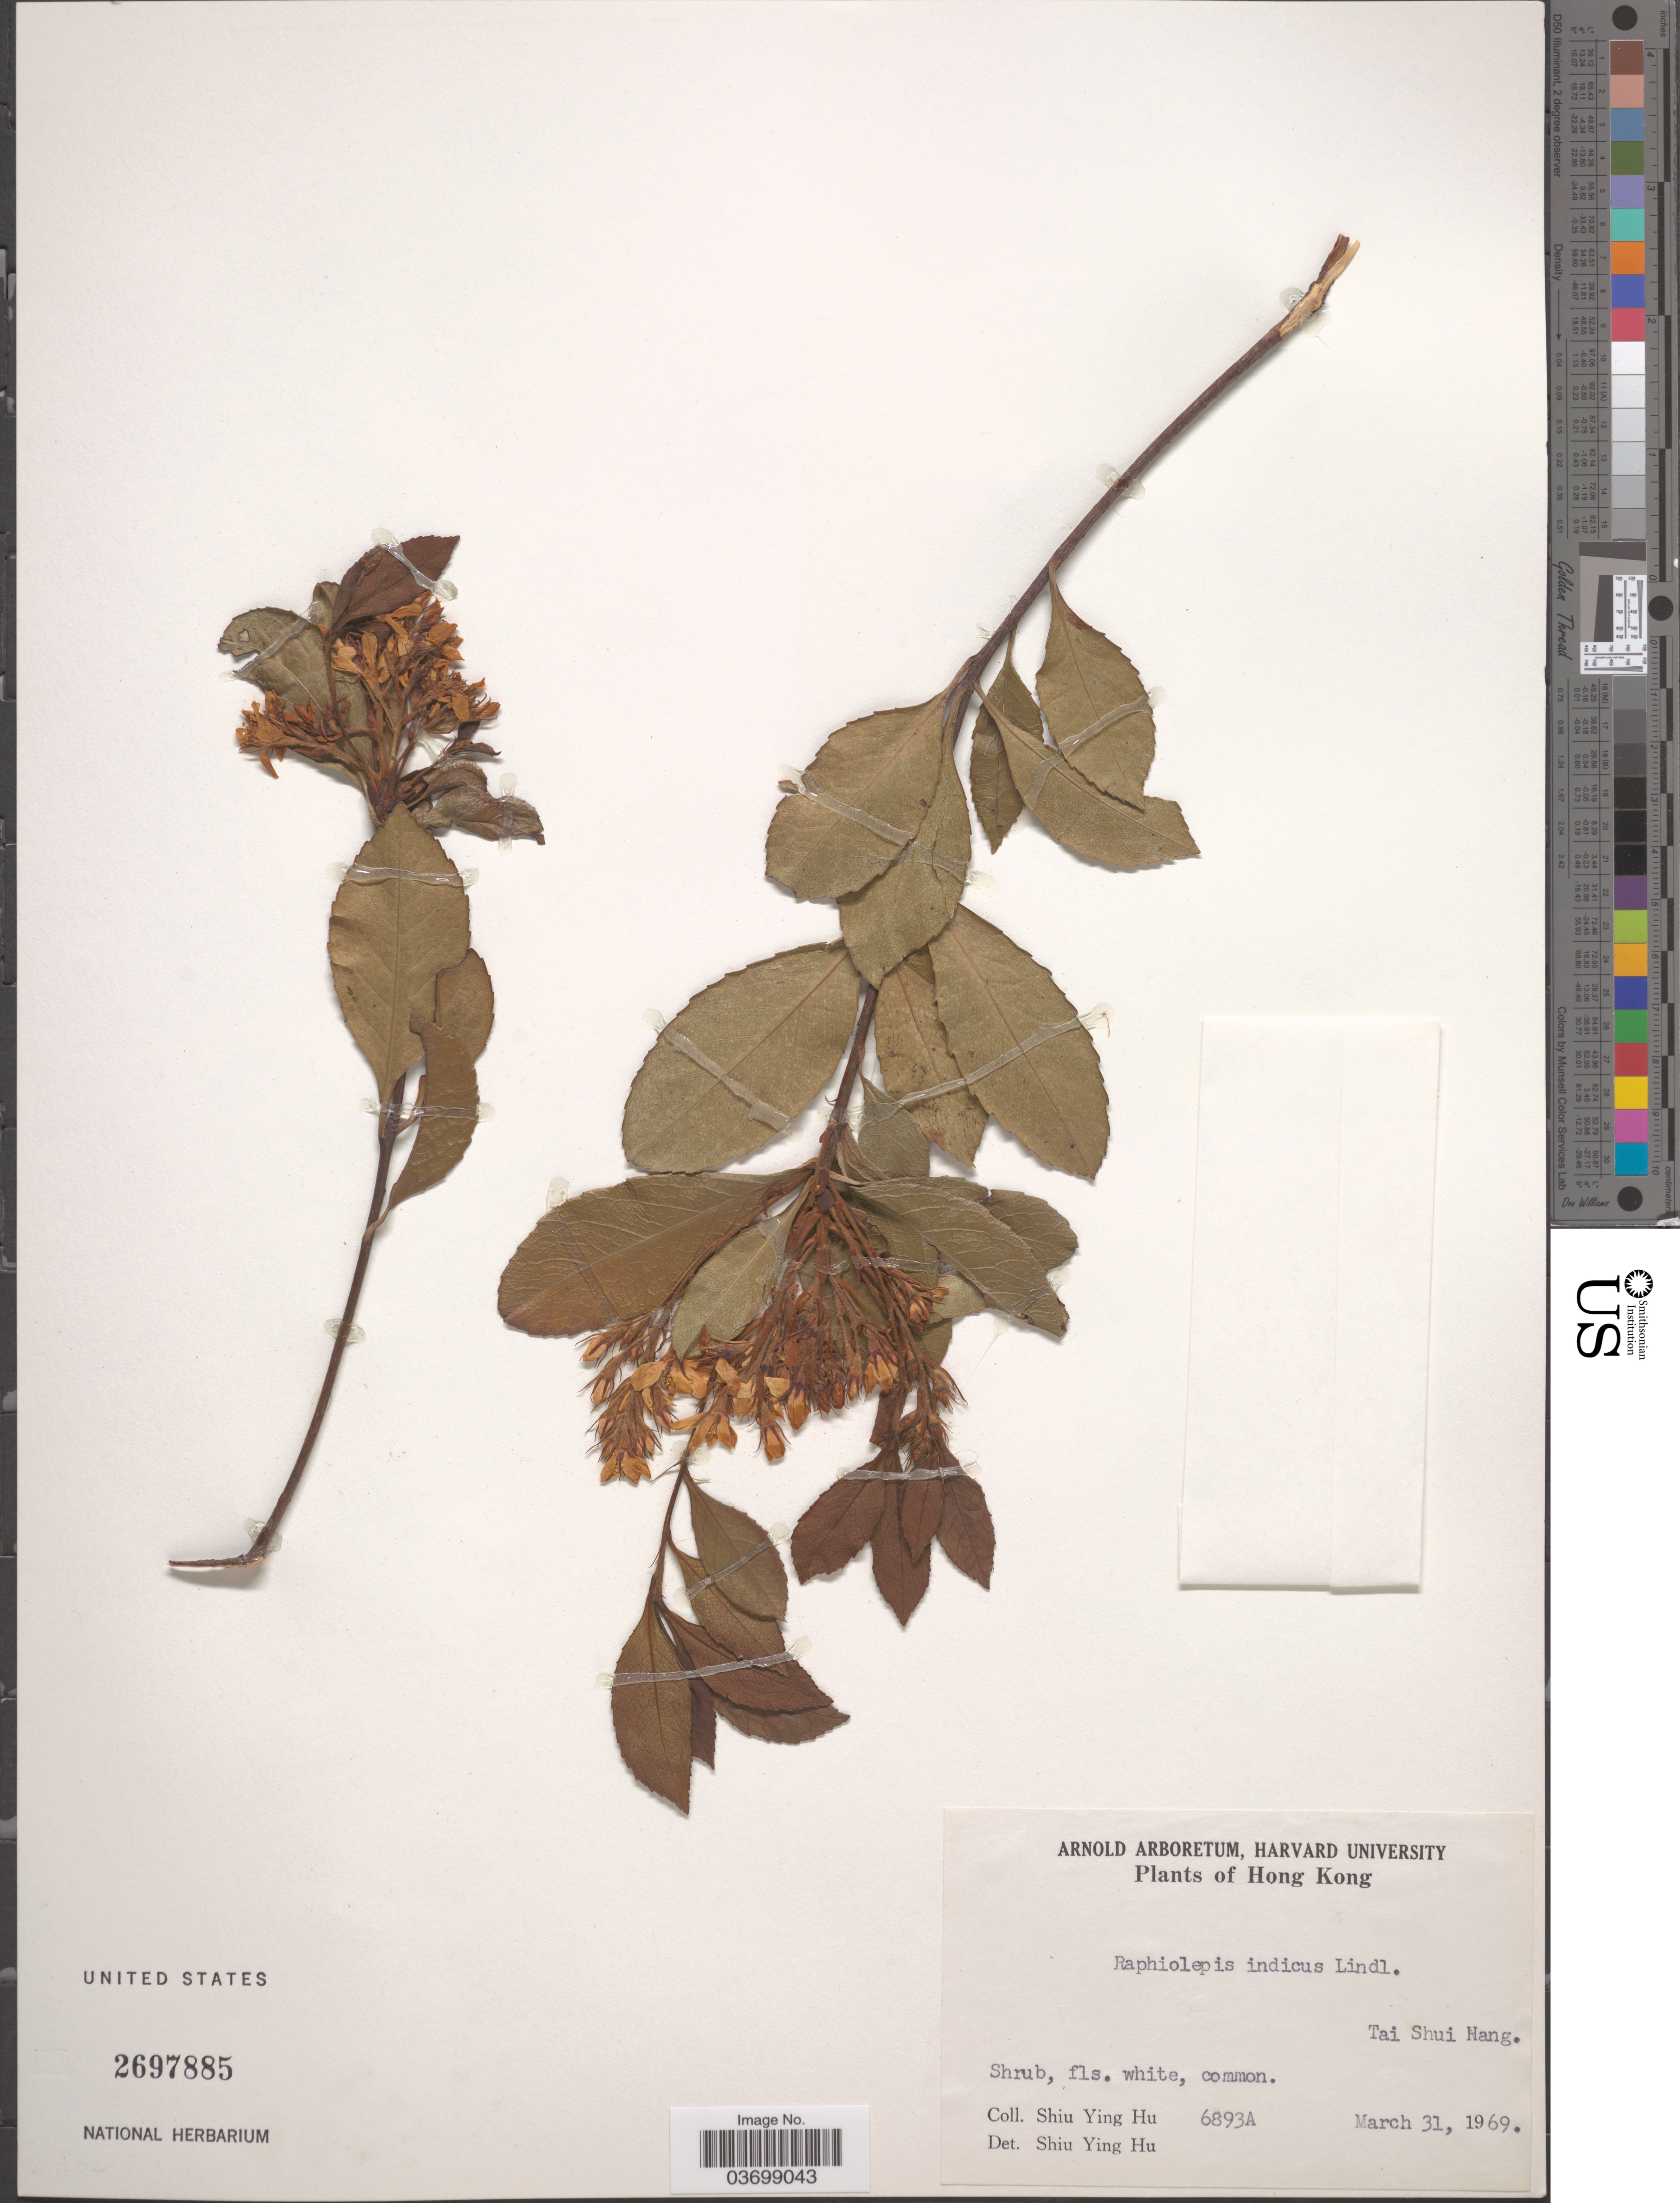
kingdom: Plantae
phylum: Tracheophyta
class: Magnoliopsida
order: Rosales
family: Rosaceae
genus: Rhaphiolepis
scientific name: Rhaphiolepis indica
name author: (L.) Lindl.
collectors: S. Y. Hu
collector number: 6893A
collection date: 1969-03-31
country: China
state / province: Hong Kong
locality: Tai Shui Nang.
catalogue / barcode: US 2697885